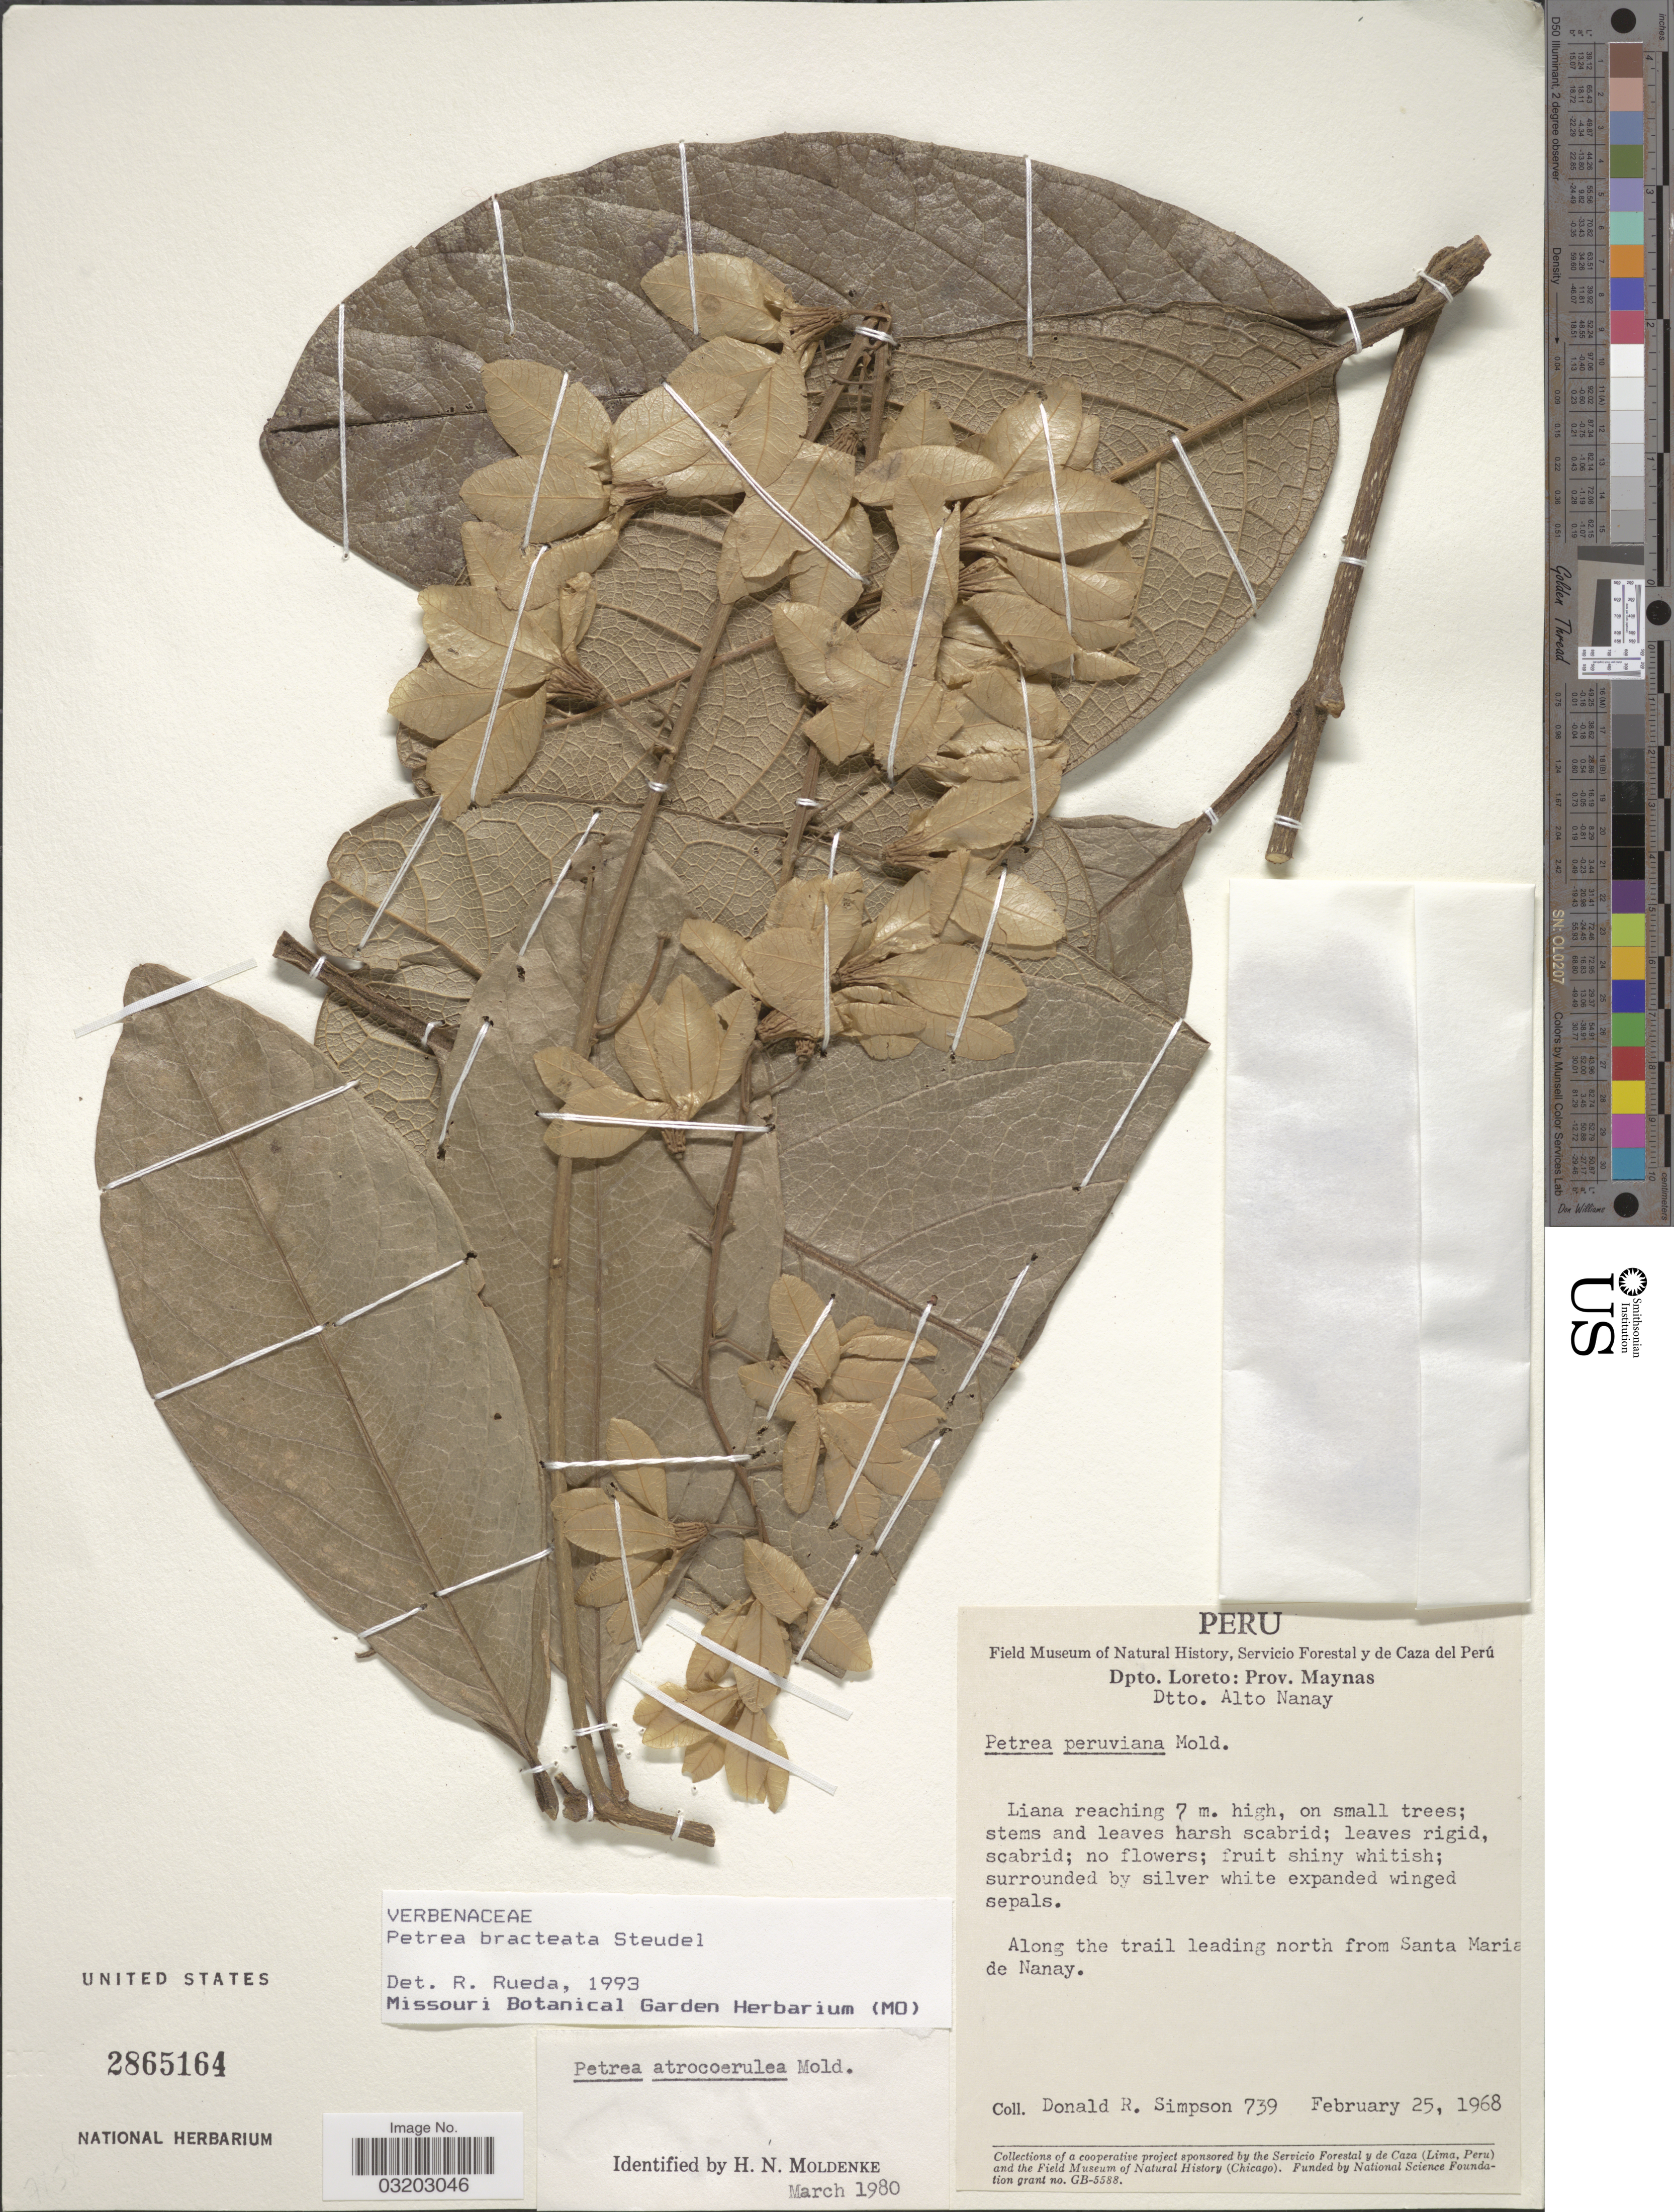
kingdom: Plantae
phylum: Tracheophyta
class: Magnoliopsida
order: Lamiales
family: Verbenaceae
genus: Petrea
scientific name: Petrea bracteata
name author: Steud.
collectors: D. R. Simpson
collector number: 739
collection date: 1968-02-25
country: Peru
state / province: Loreto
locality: Dpto. Loreto: Prov. Maynas, Dtto. Alto Nanay, Along the trail leading north from Santa Maria de Nanay.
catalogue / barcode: US 2865164